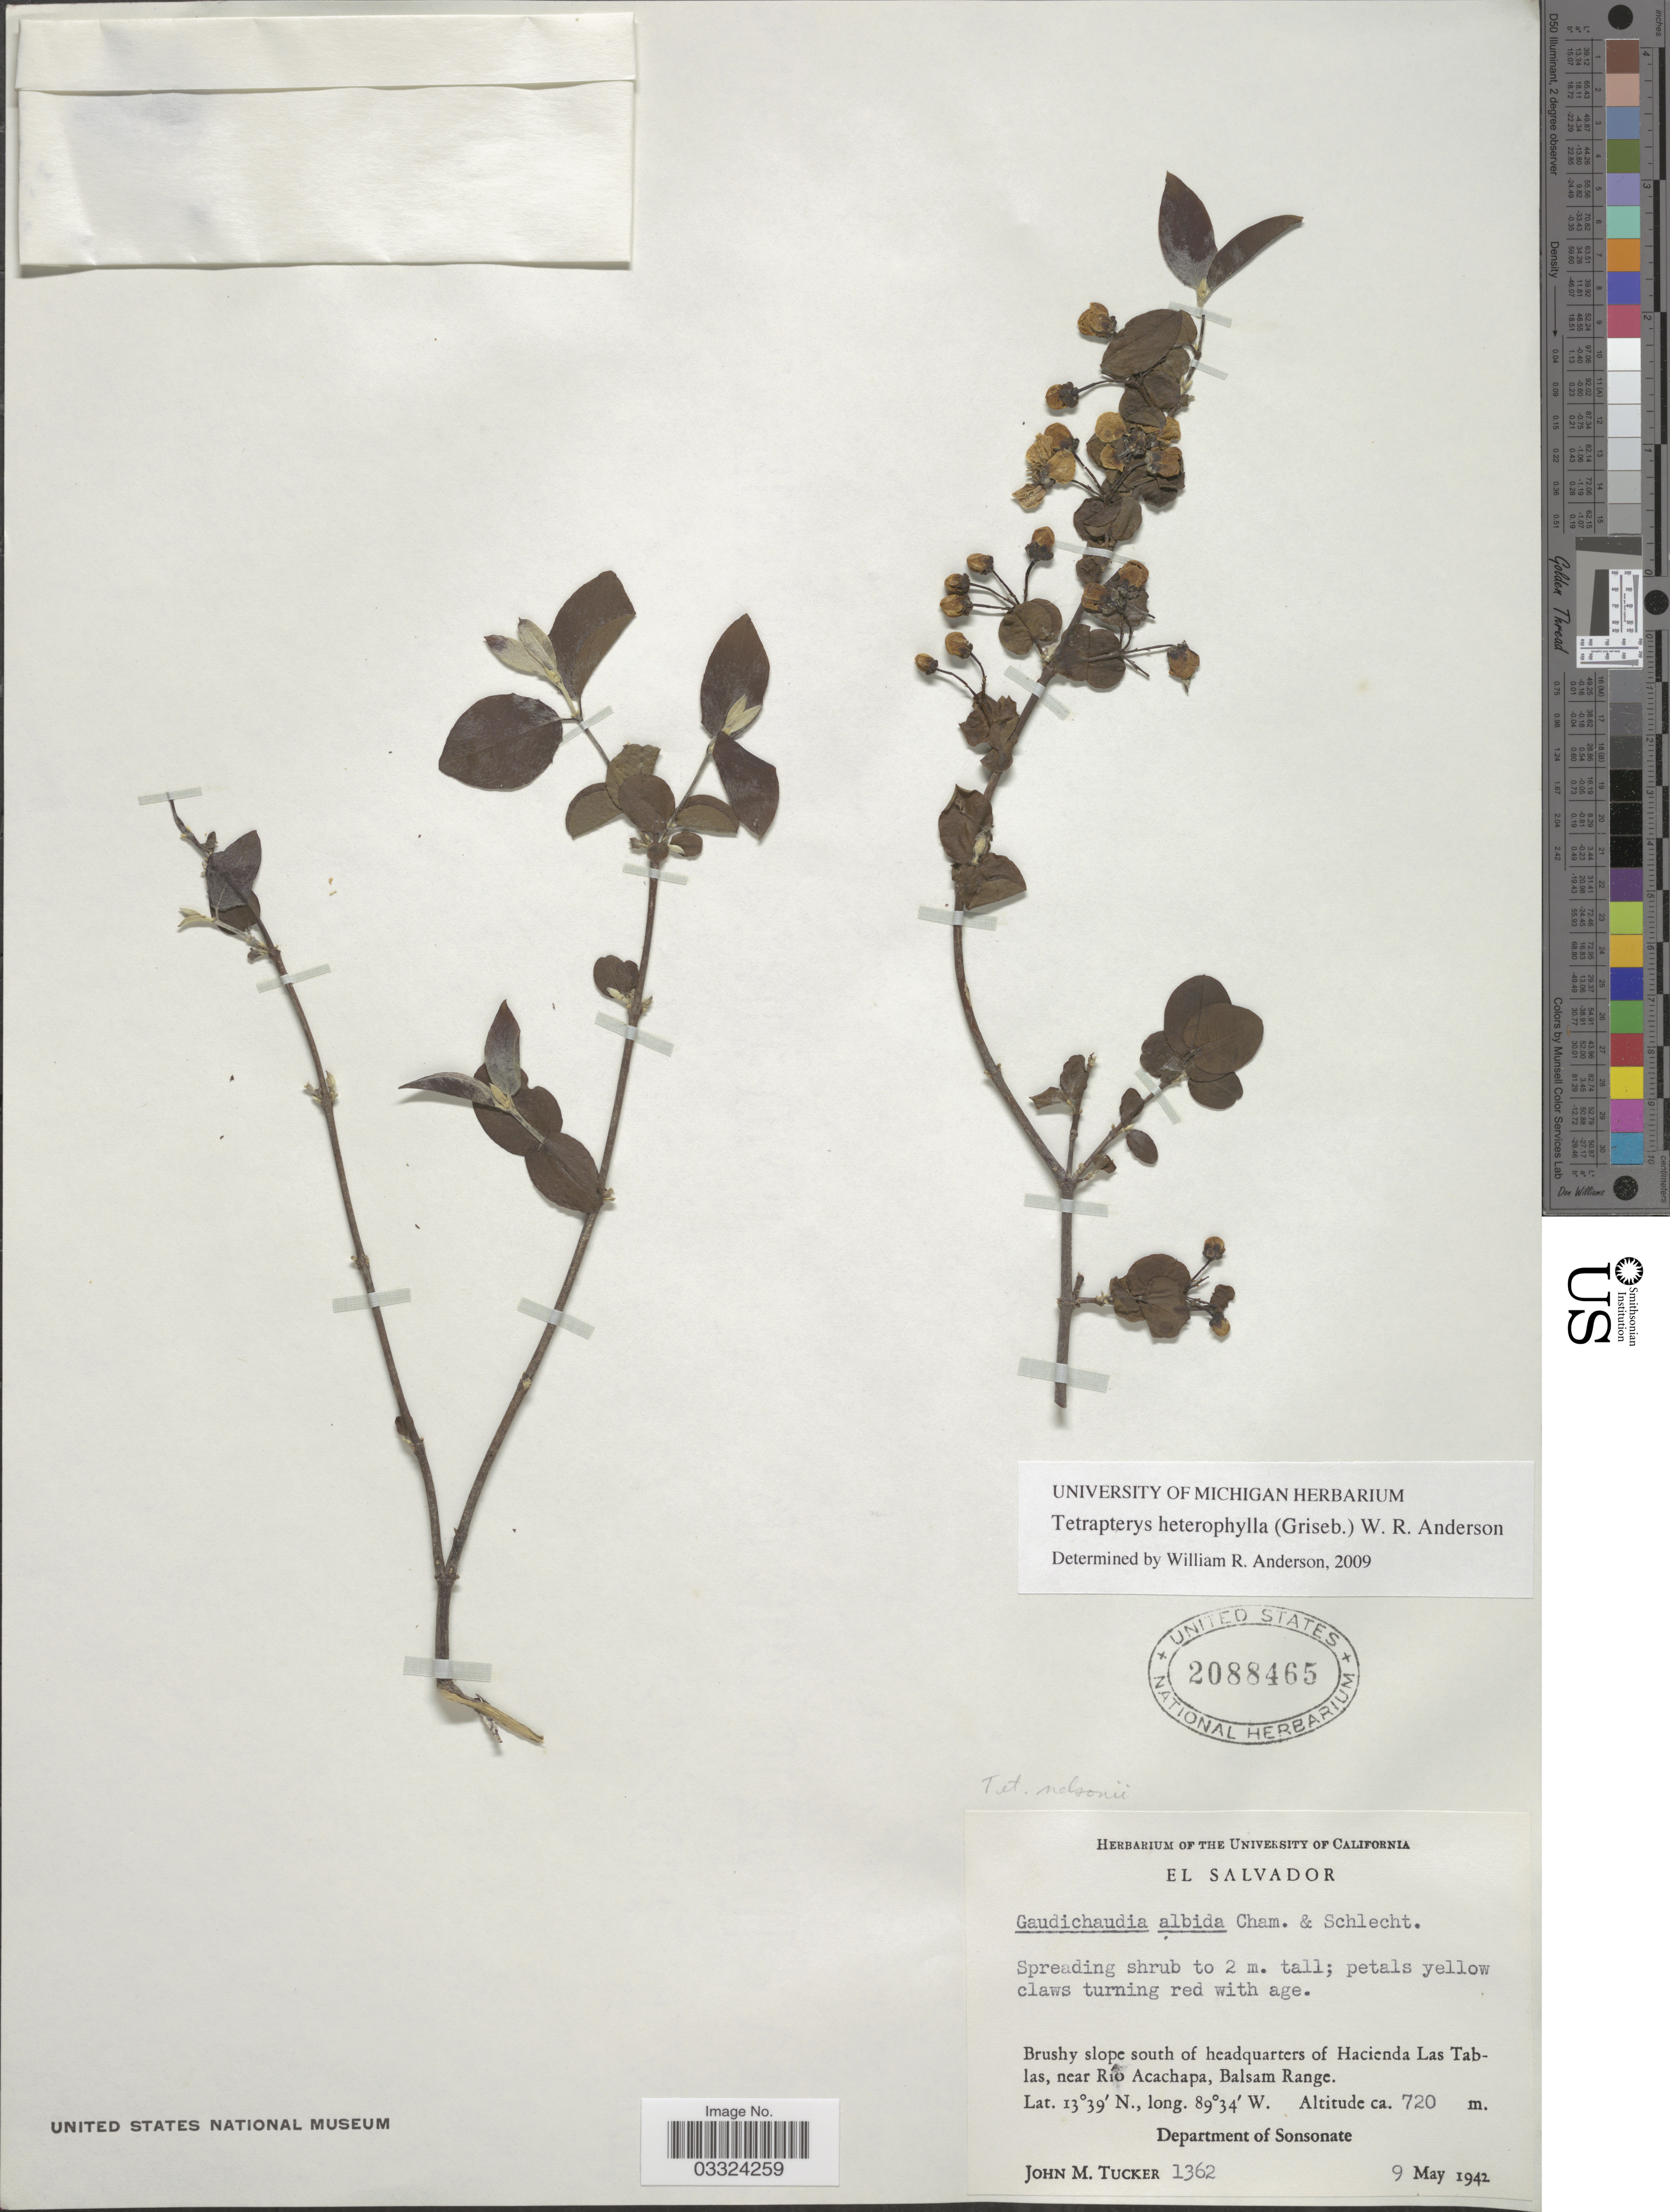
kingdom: Plantae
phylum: Tracheophyta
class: Magnoliopsida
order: Malpighiales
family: Malpighiaceae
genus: Tetrapterys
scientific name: Tetrapterys heterophylla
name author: (Griseb.) W.R. Anderson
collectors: J. M. Tucker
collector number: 1362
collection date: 1942-05-09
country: El Salvador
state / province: Sonsonate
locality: Brushy slope south of headquarters of Hacienda Las Tablas, near Rio Acachapa, Balsam Range. Department of Sonsonate.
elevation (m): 720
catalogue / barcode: US 2088465